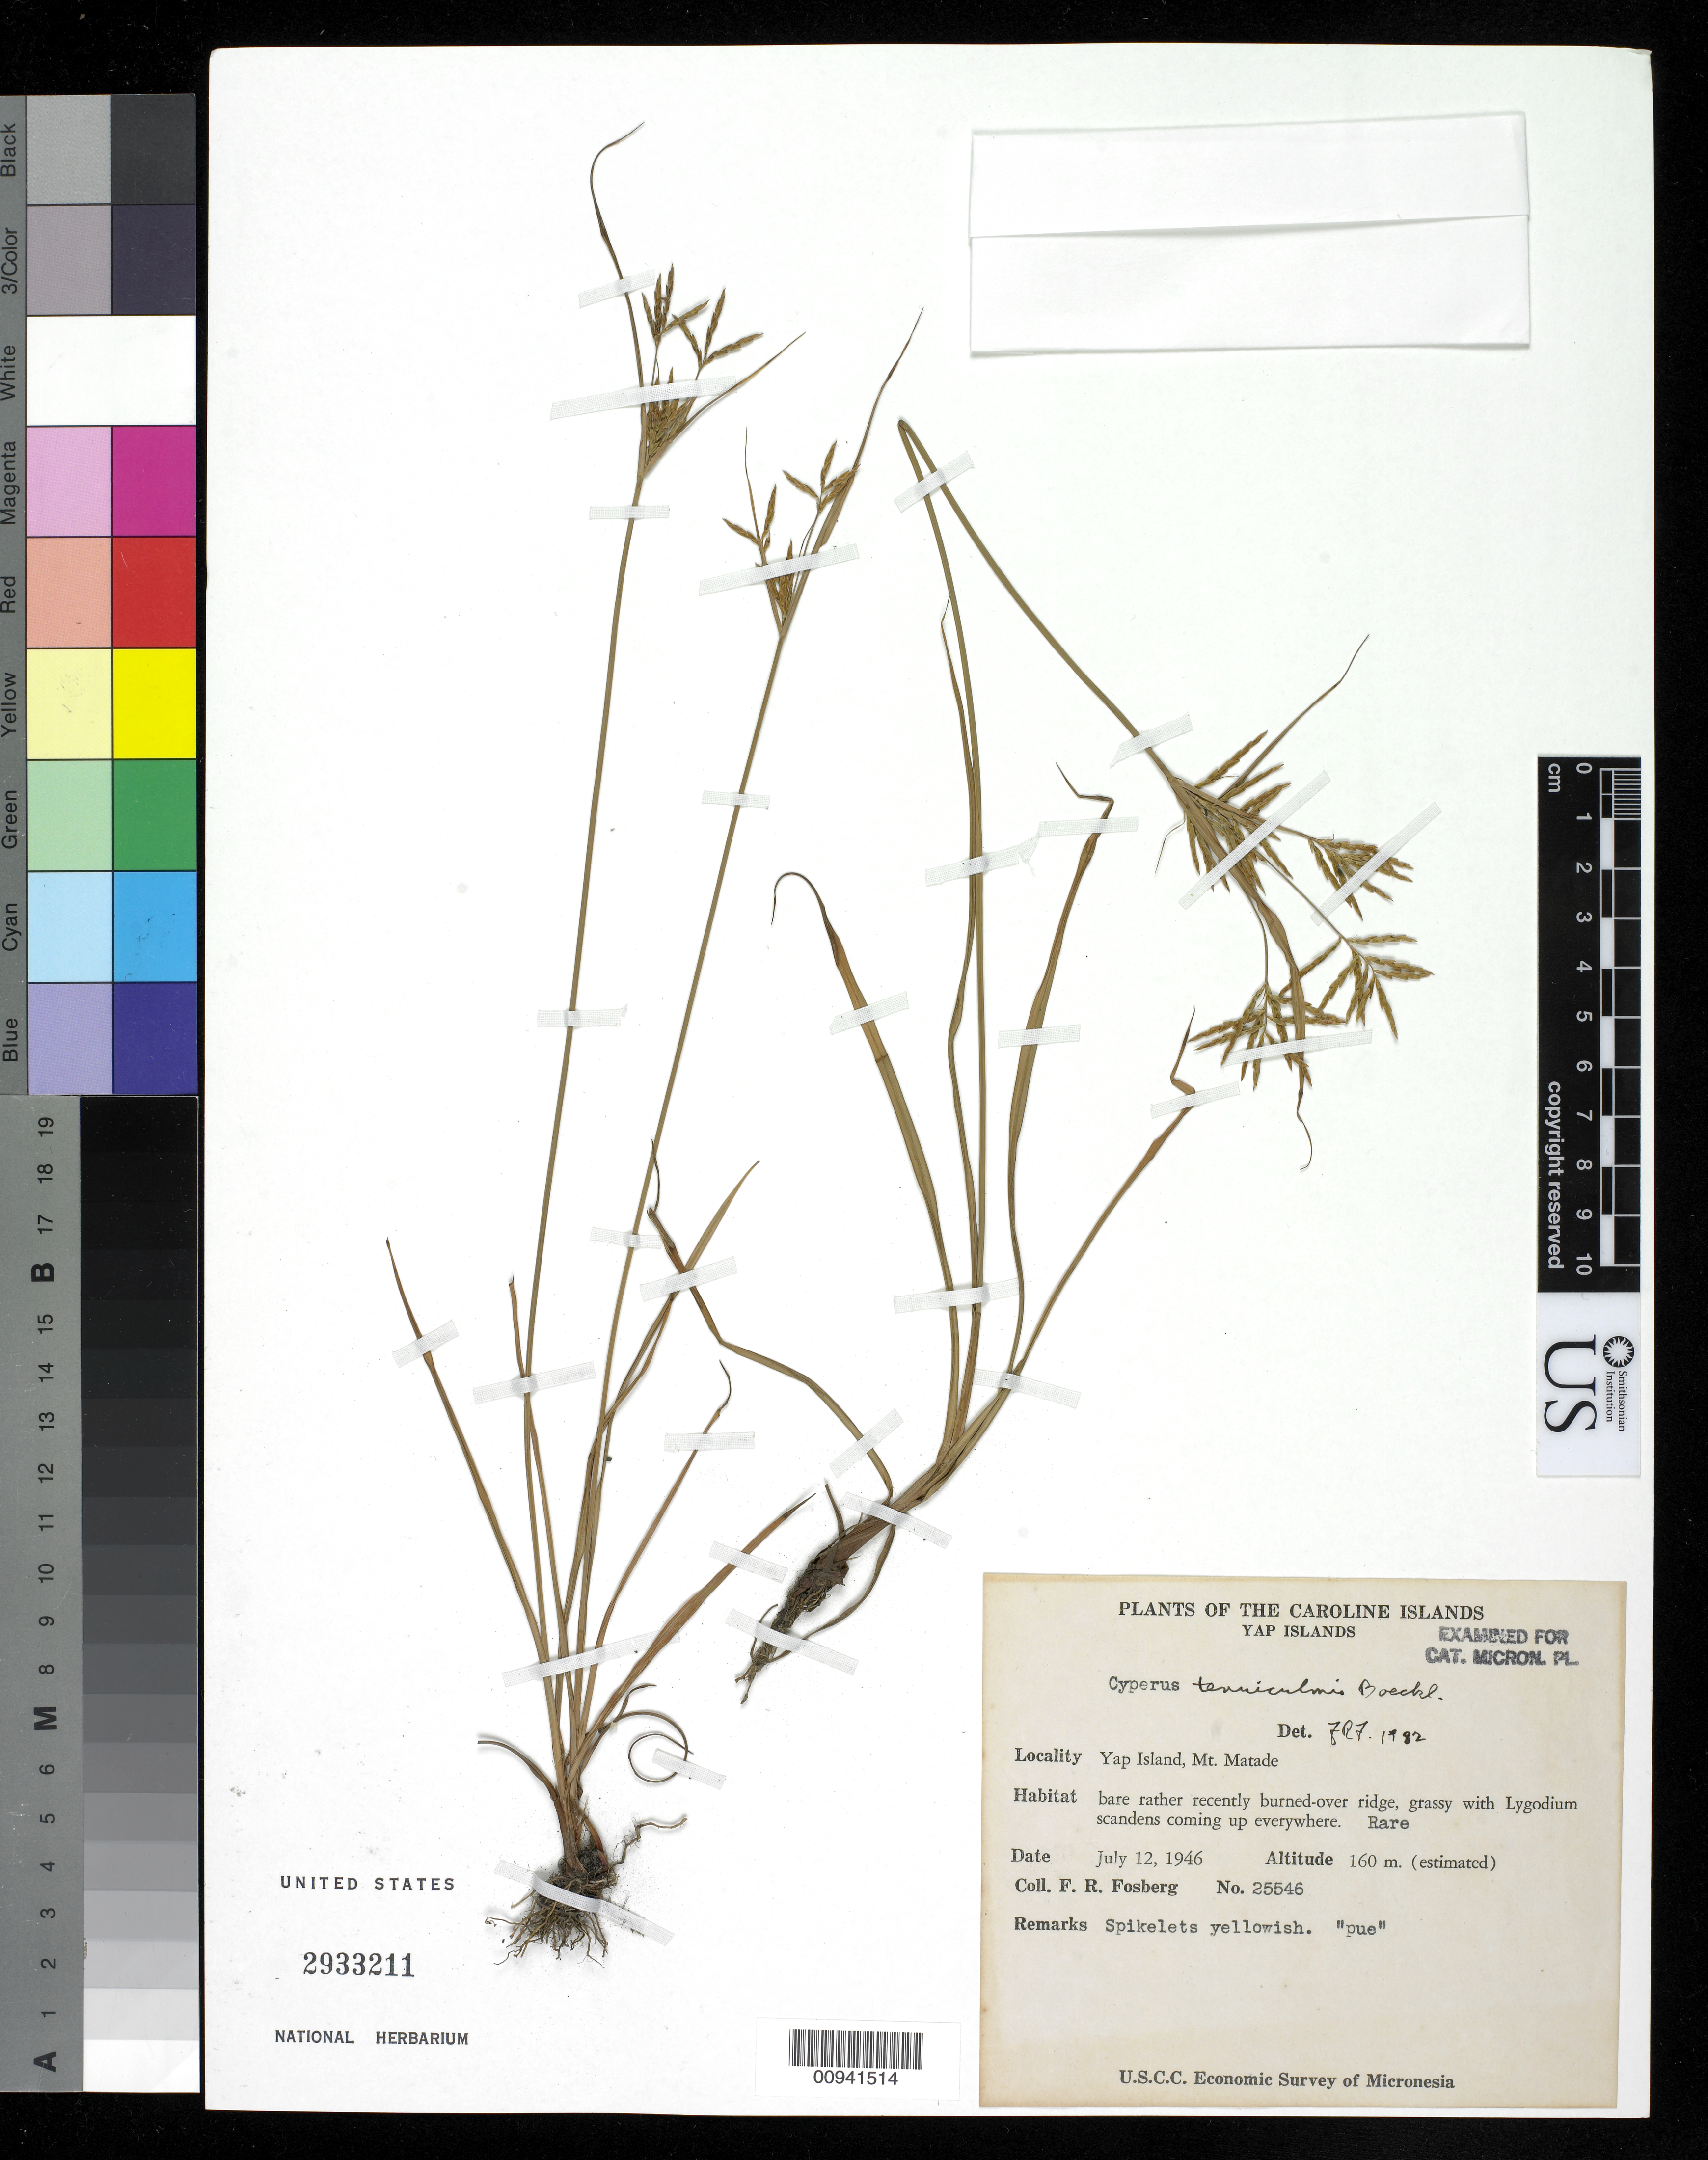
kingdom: Plantae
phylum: Tracheophyta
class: Liliopsida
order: Poales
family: Cyperaceae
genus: Cyperus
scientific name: Cyperus tenuiculmis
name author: Boeckeler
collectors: F. R. Fosberg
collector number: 25546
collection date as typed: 12 Jul 1946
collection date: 1946-07-12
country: Micronesia, Federated States of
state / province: Yap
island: Yap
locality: Mt. Matade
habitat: grassy with Lygodium scandens coming up everywhere. Rare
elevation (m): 160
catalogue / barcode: US 2933211